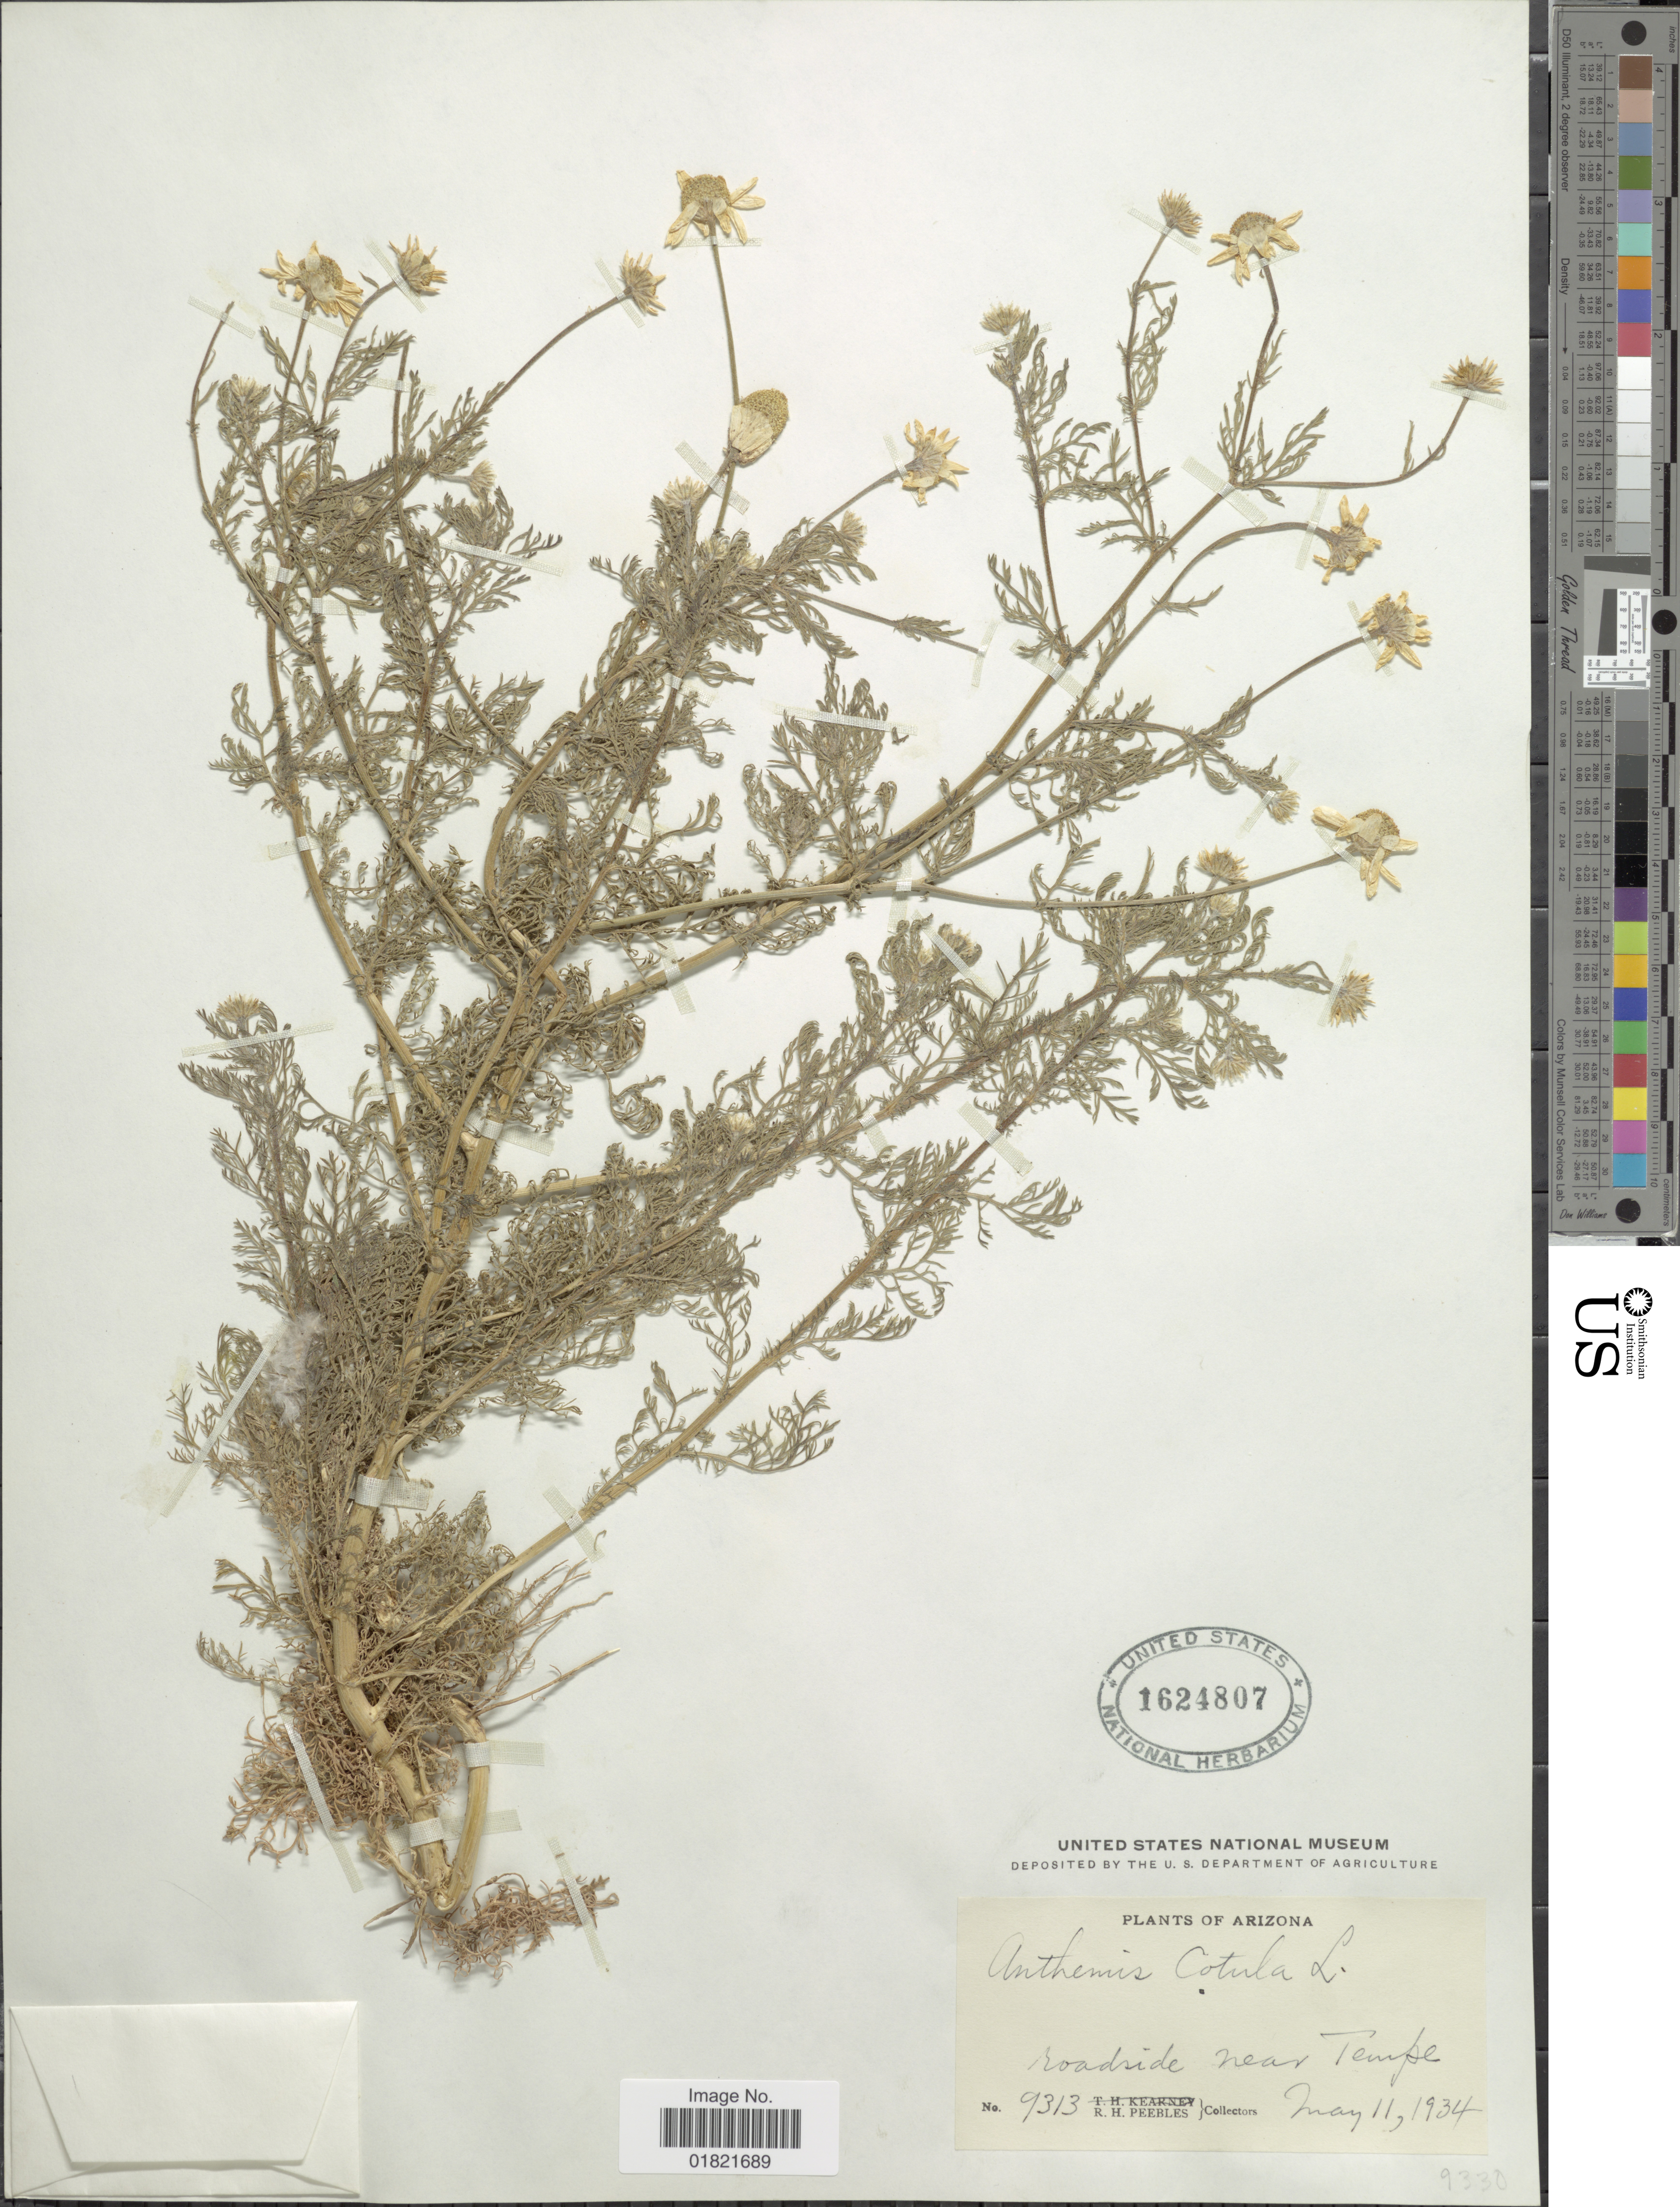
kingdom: Plantae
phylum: Tracheophyta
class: Magnoliopsida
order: Asterales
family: Asteraceae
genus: Anthemis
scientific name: Anthemis cotula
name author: L.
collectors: R. H. Peebles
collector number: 9313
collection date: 1934-05-11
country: United States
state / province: Arizona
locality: Roadside near Tempe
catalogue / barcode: US 1624807